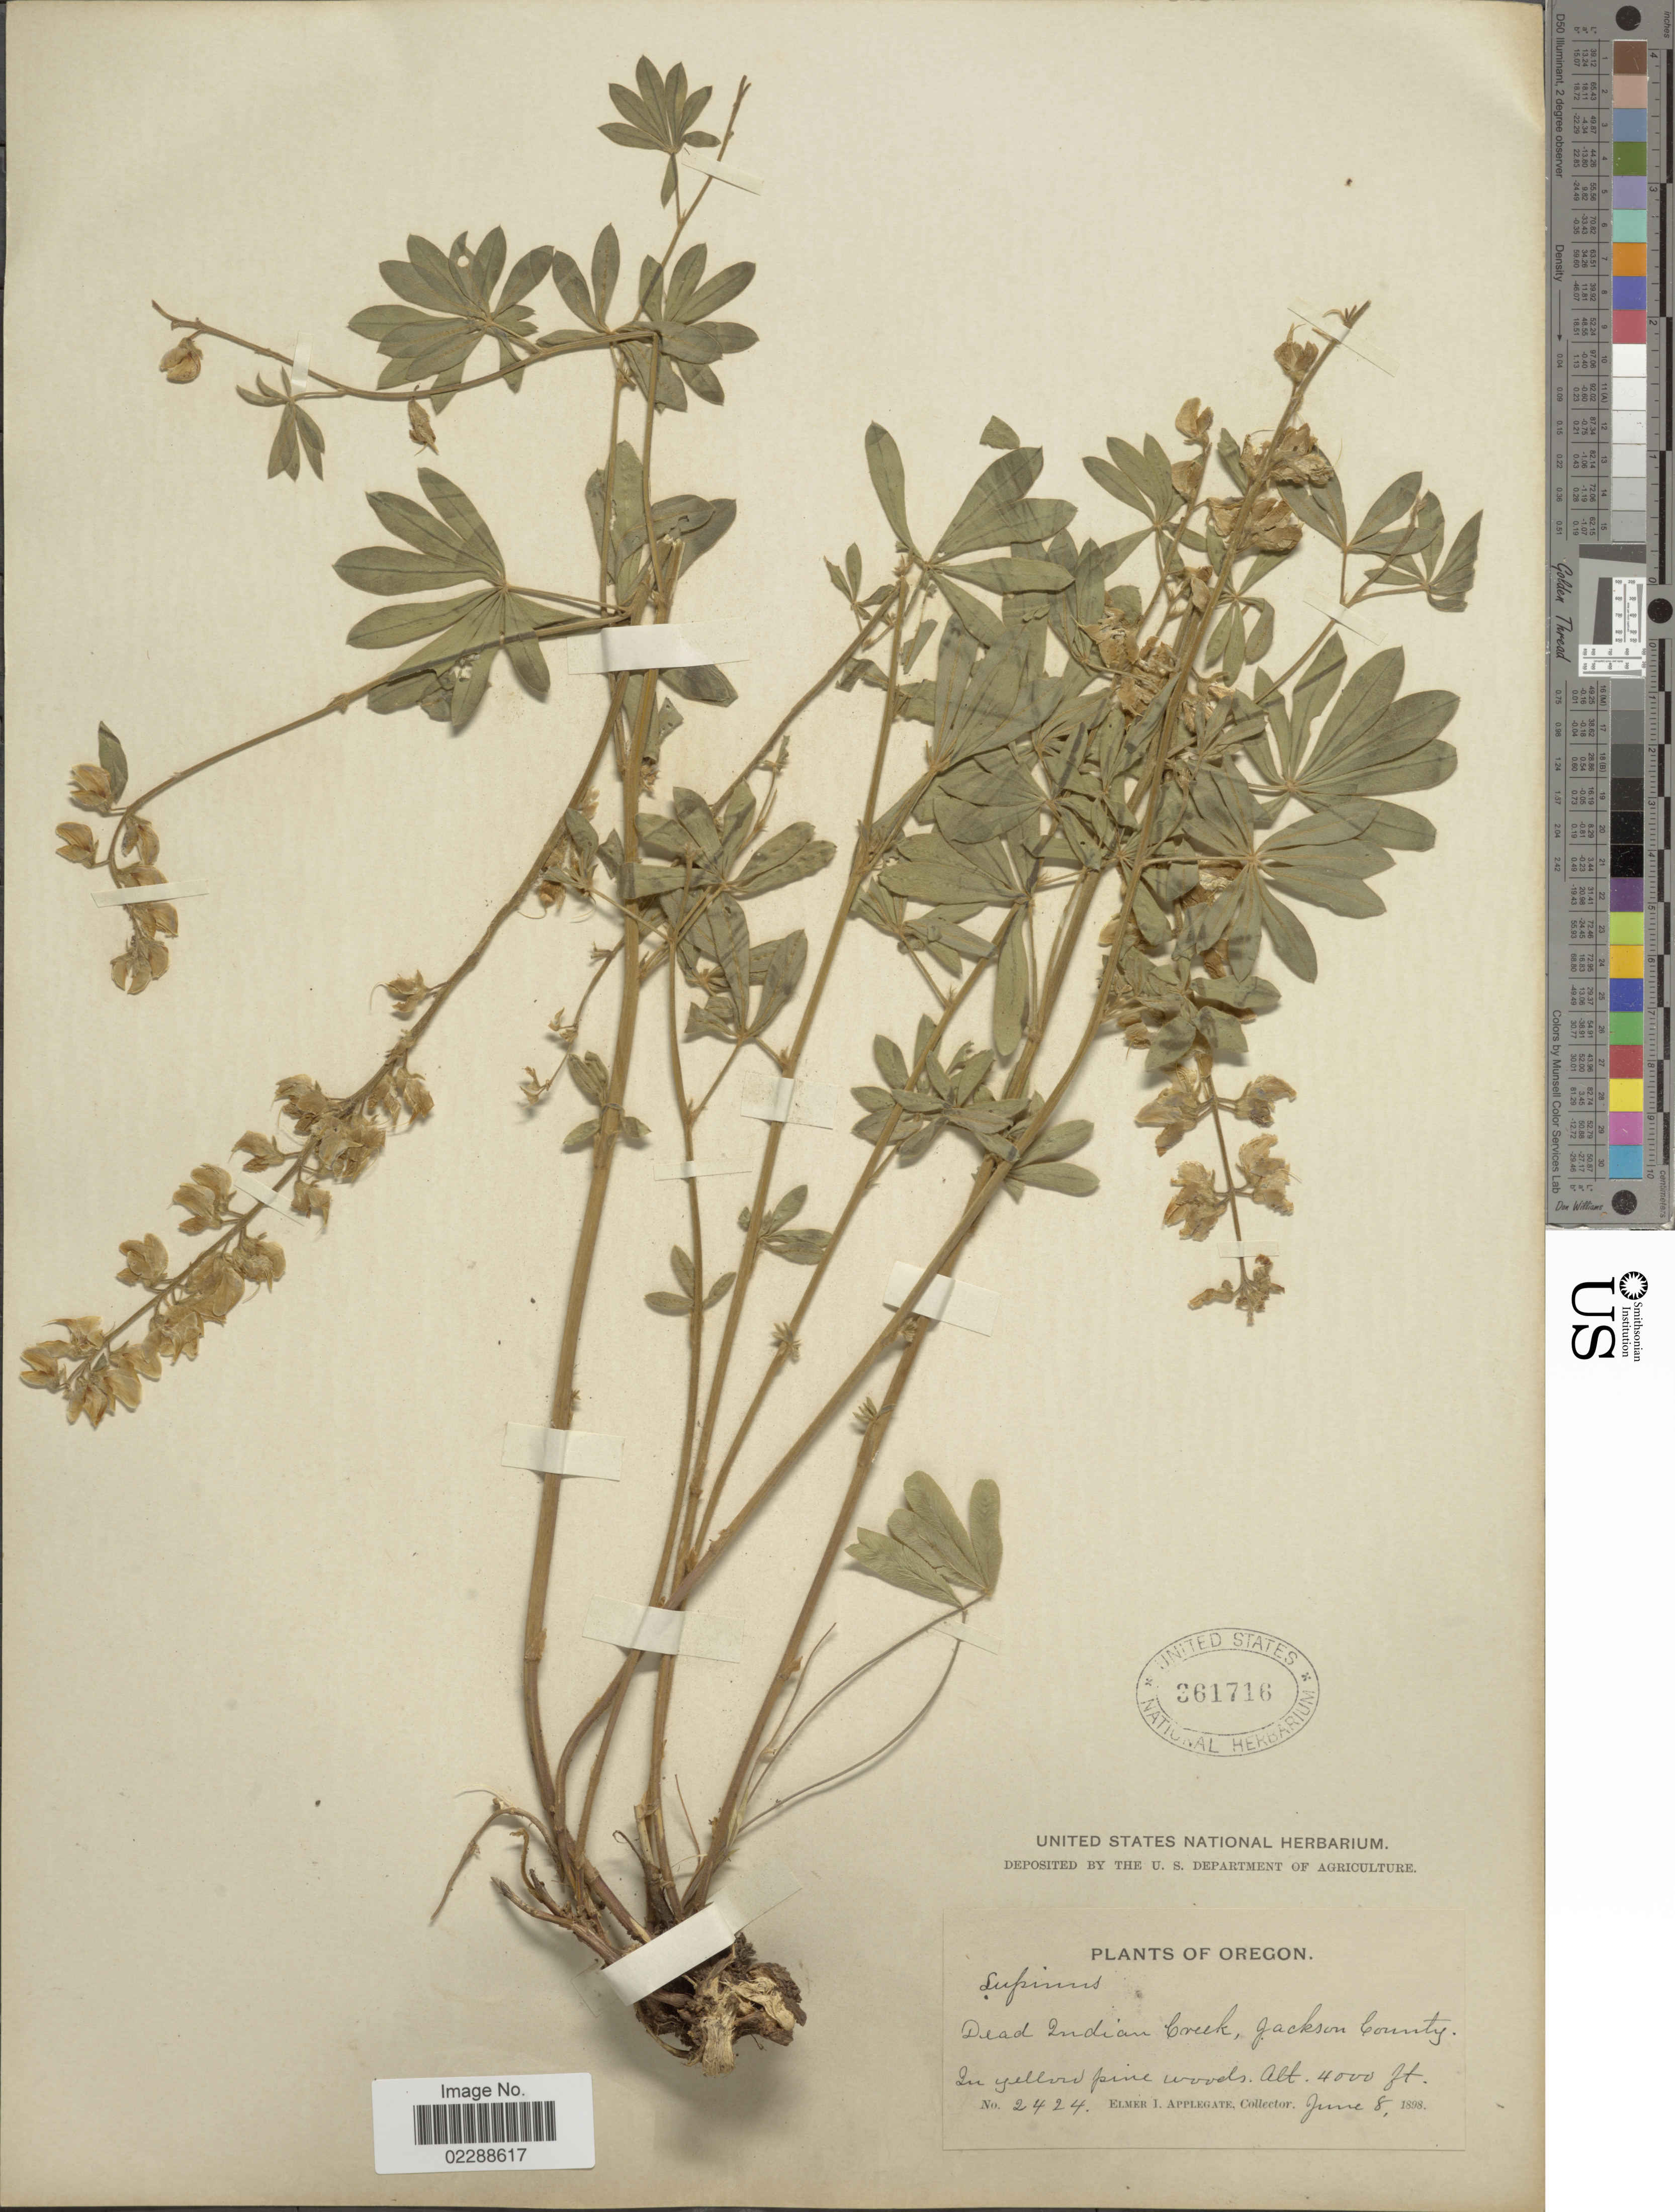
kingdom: Plantae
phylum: Tracheophyta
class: Magnoliopsida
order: Fabales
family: Fabaceae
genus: Lupinus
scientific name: Lupinus sp.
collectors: E. I. Applegate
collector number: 2424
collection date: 1898-06-08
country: United States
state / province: Oregon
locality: Dead Indian Creek, Jackson County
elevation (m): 1219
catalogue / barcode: US 361716